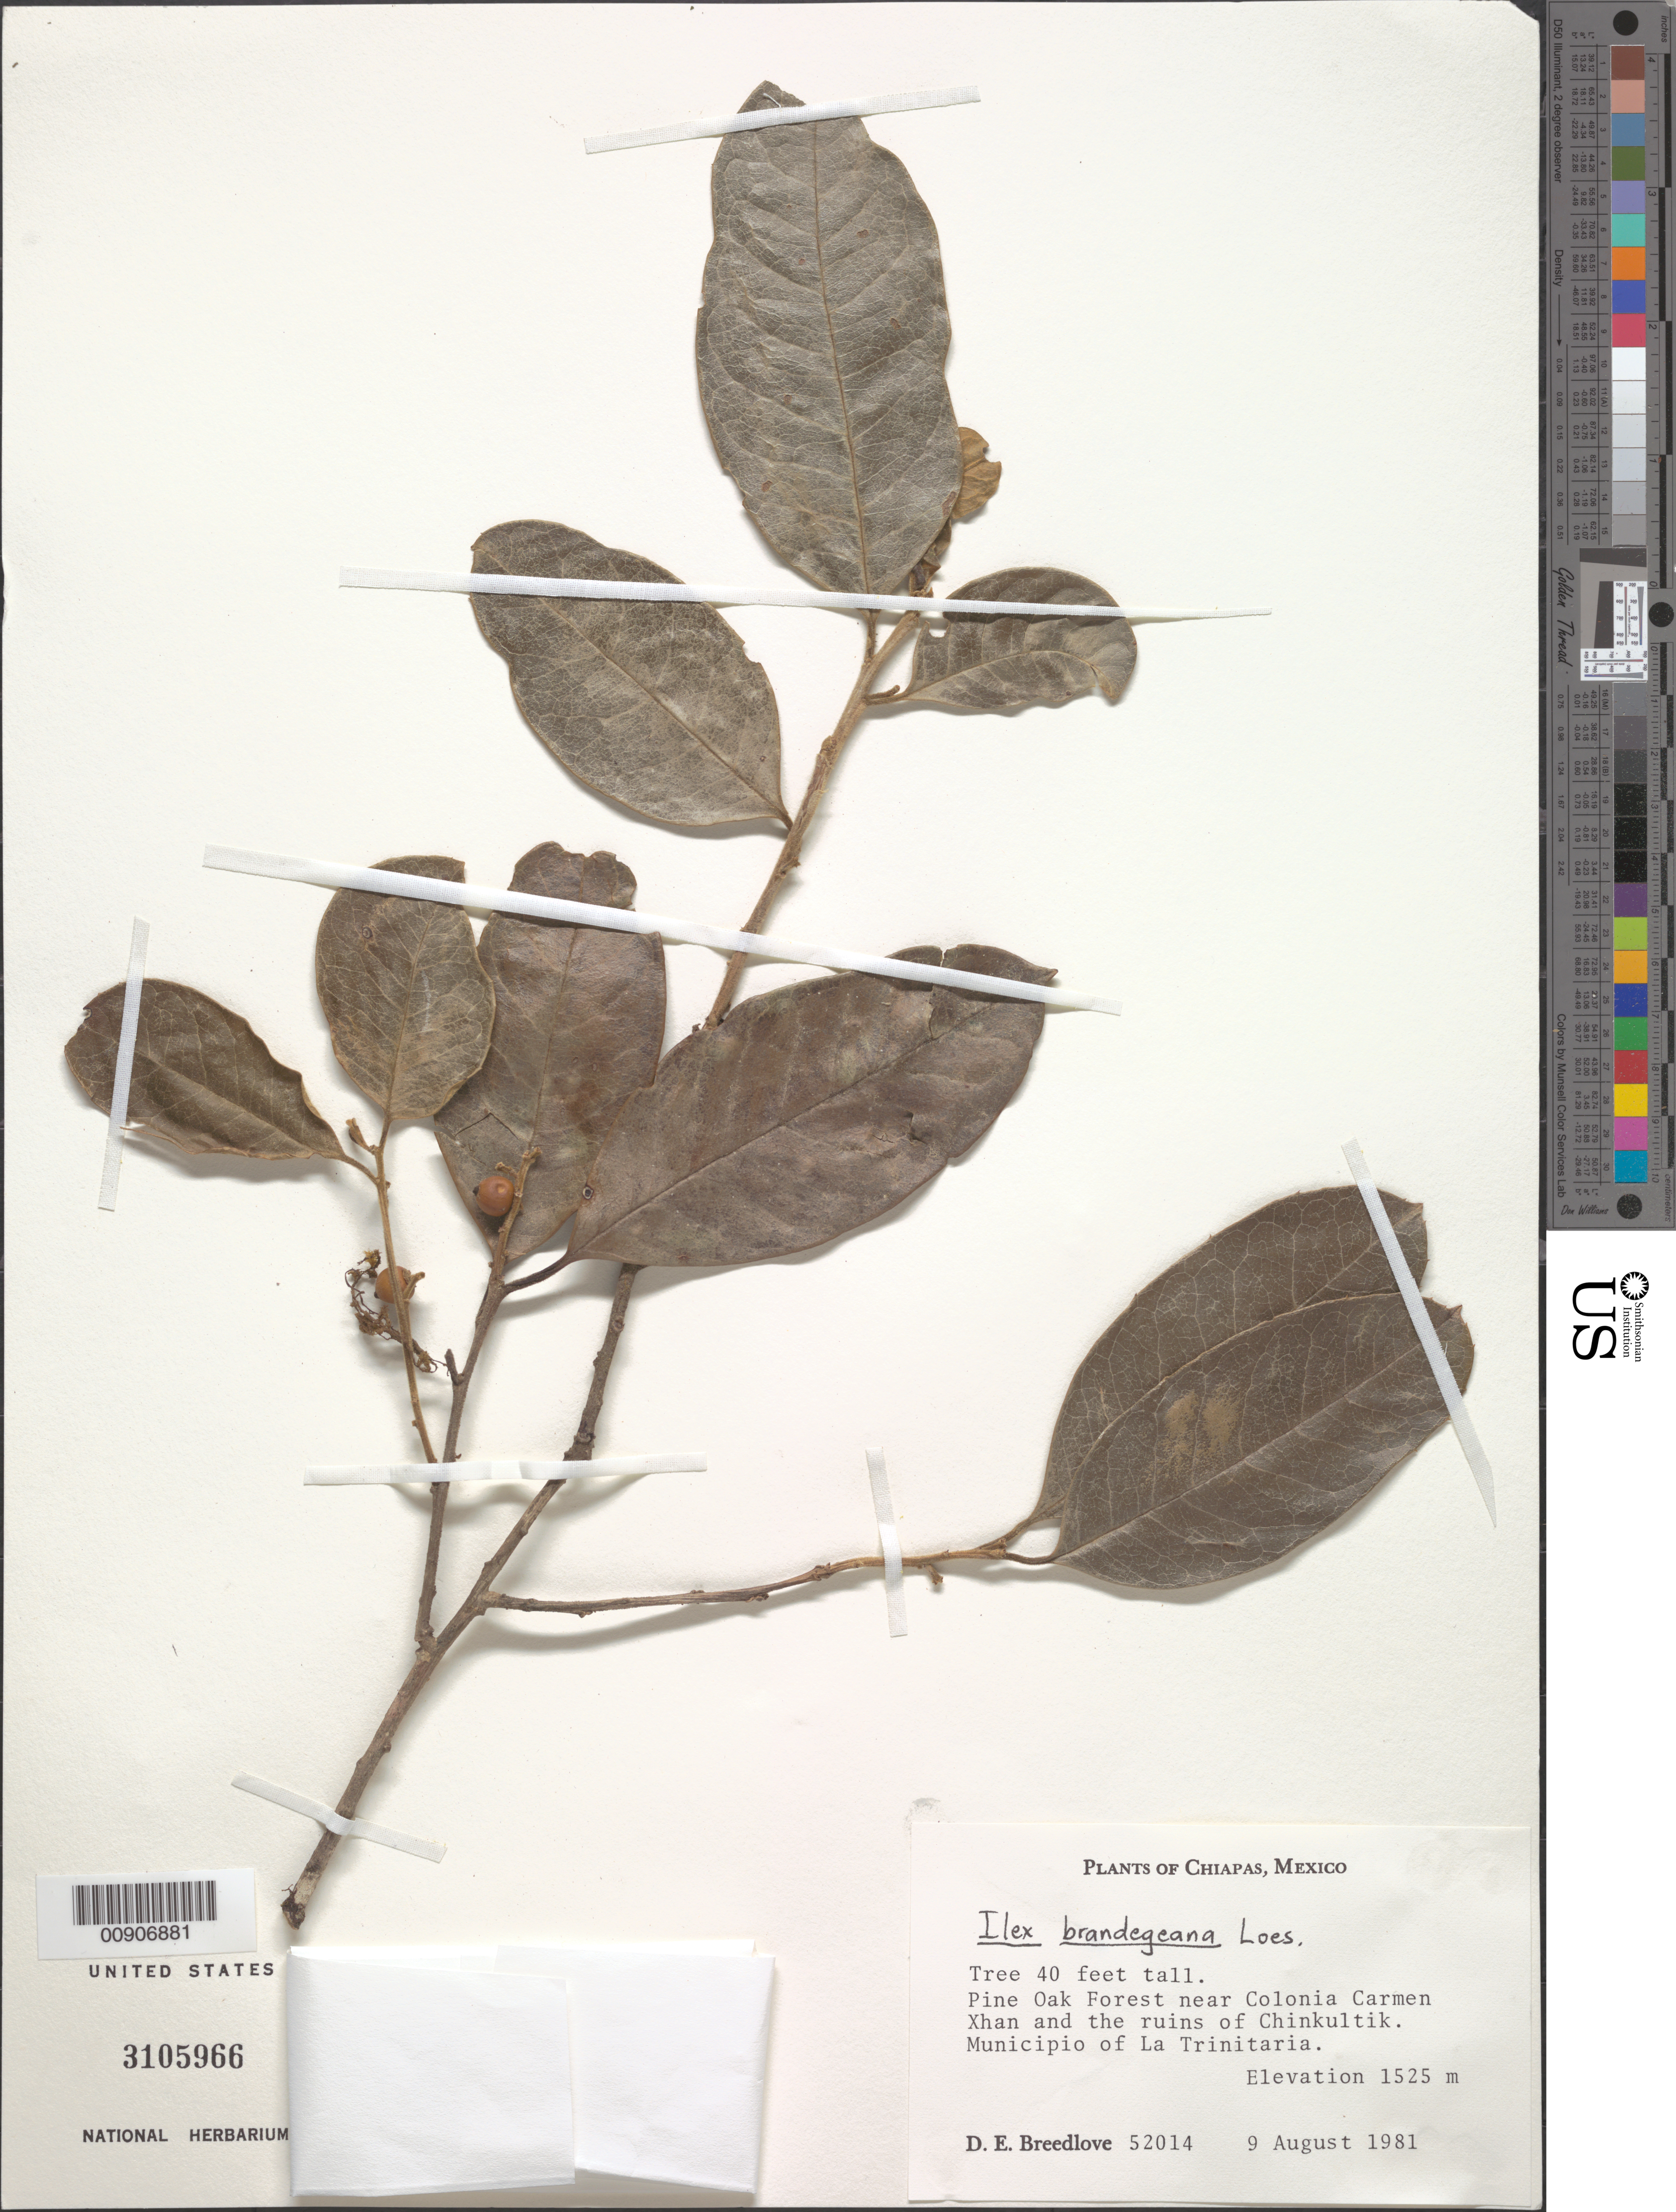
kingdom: Plantae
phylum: Tracheophyta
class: Magnoliopsida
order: Aquifoliales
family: Aquifoliaceae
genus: Ilex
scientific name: Ilex brandegeana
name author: Loes.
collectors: D. E. Breedlove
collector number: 52014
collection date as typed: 09 Aug 1981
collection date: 1981-08-09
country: Mexico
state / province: Chiapas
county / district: Trinitaria, La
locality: Near Colonia Carmen Xhan and the ruins of Chinkultik. Municipio of La Trinitaria, Chiapas.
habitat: Pine oak forest.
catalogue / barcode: US 3105966